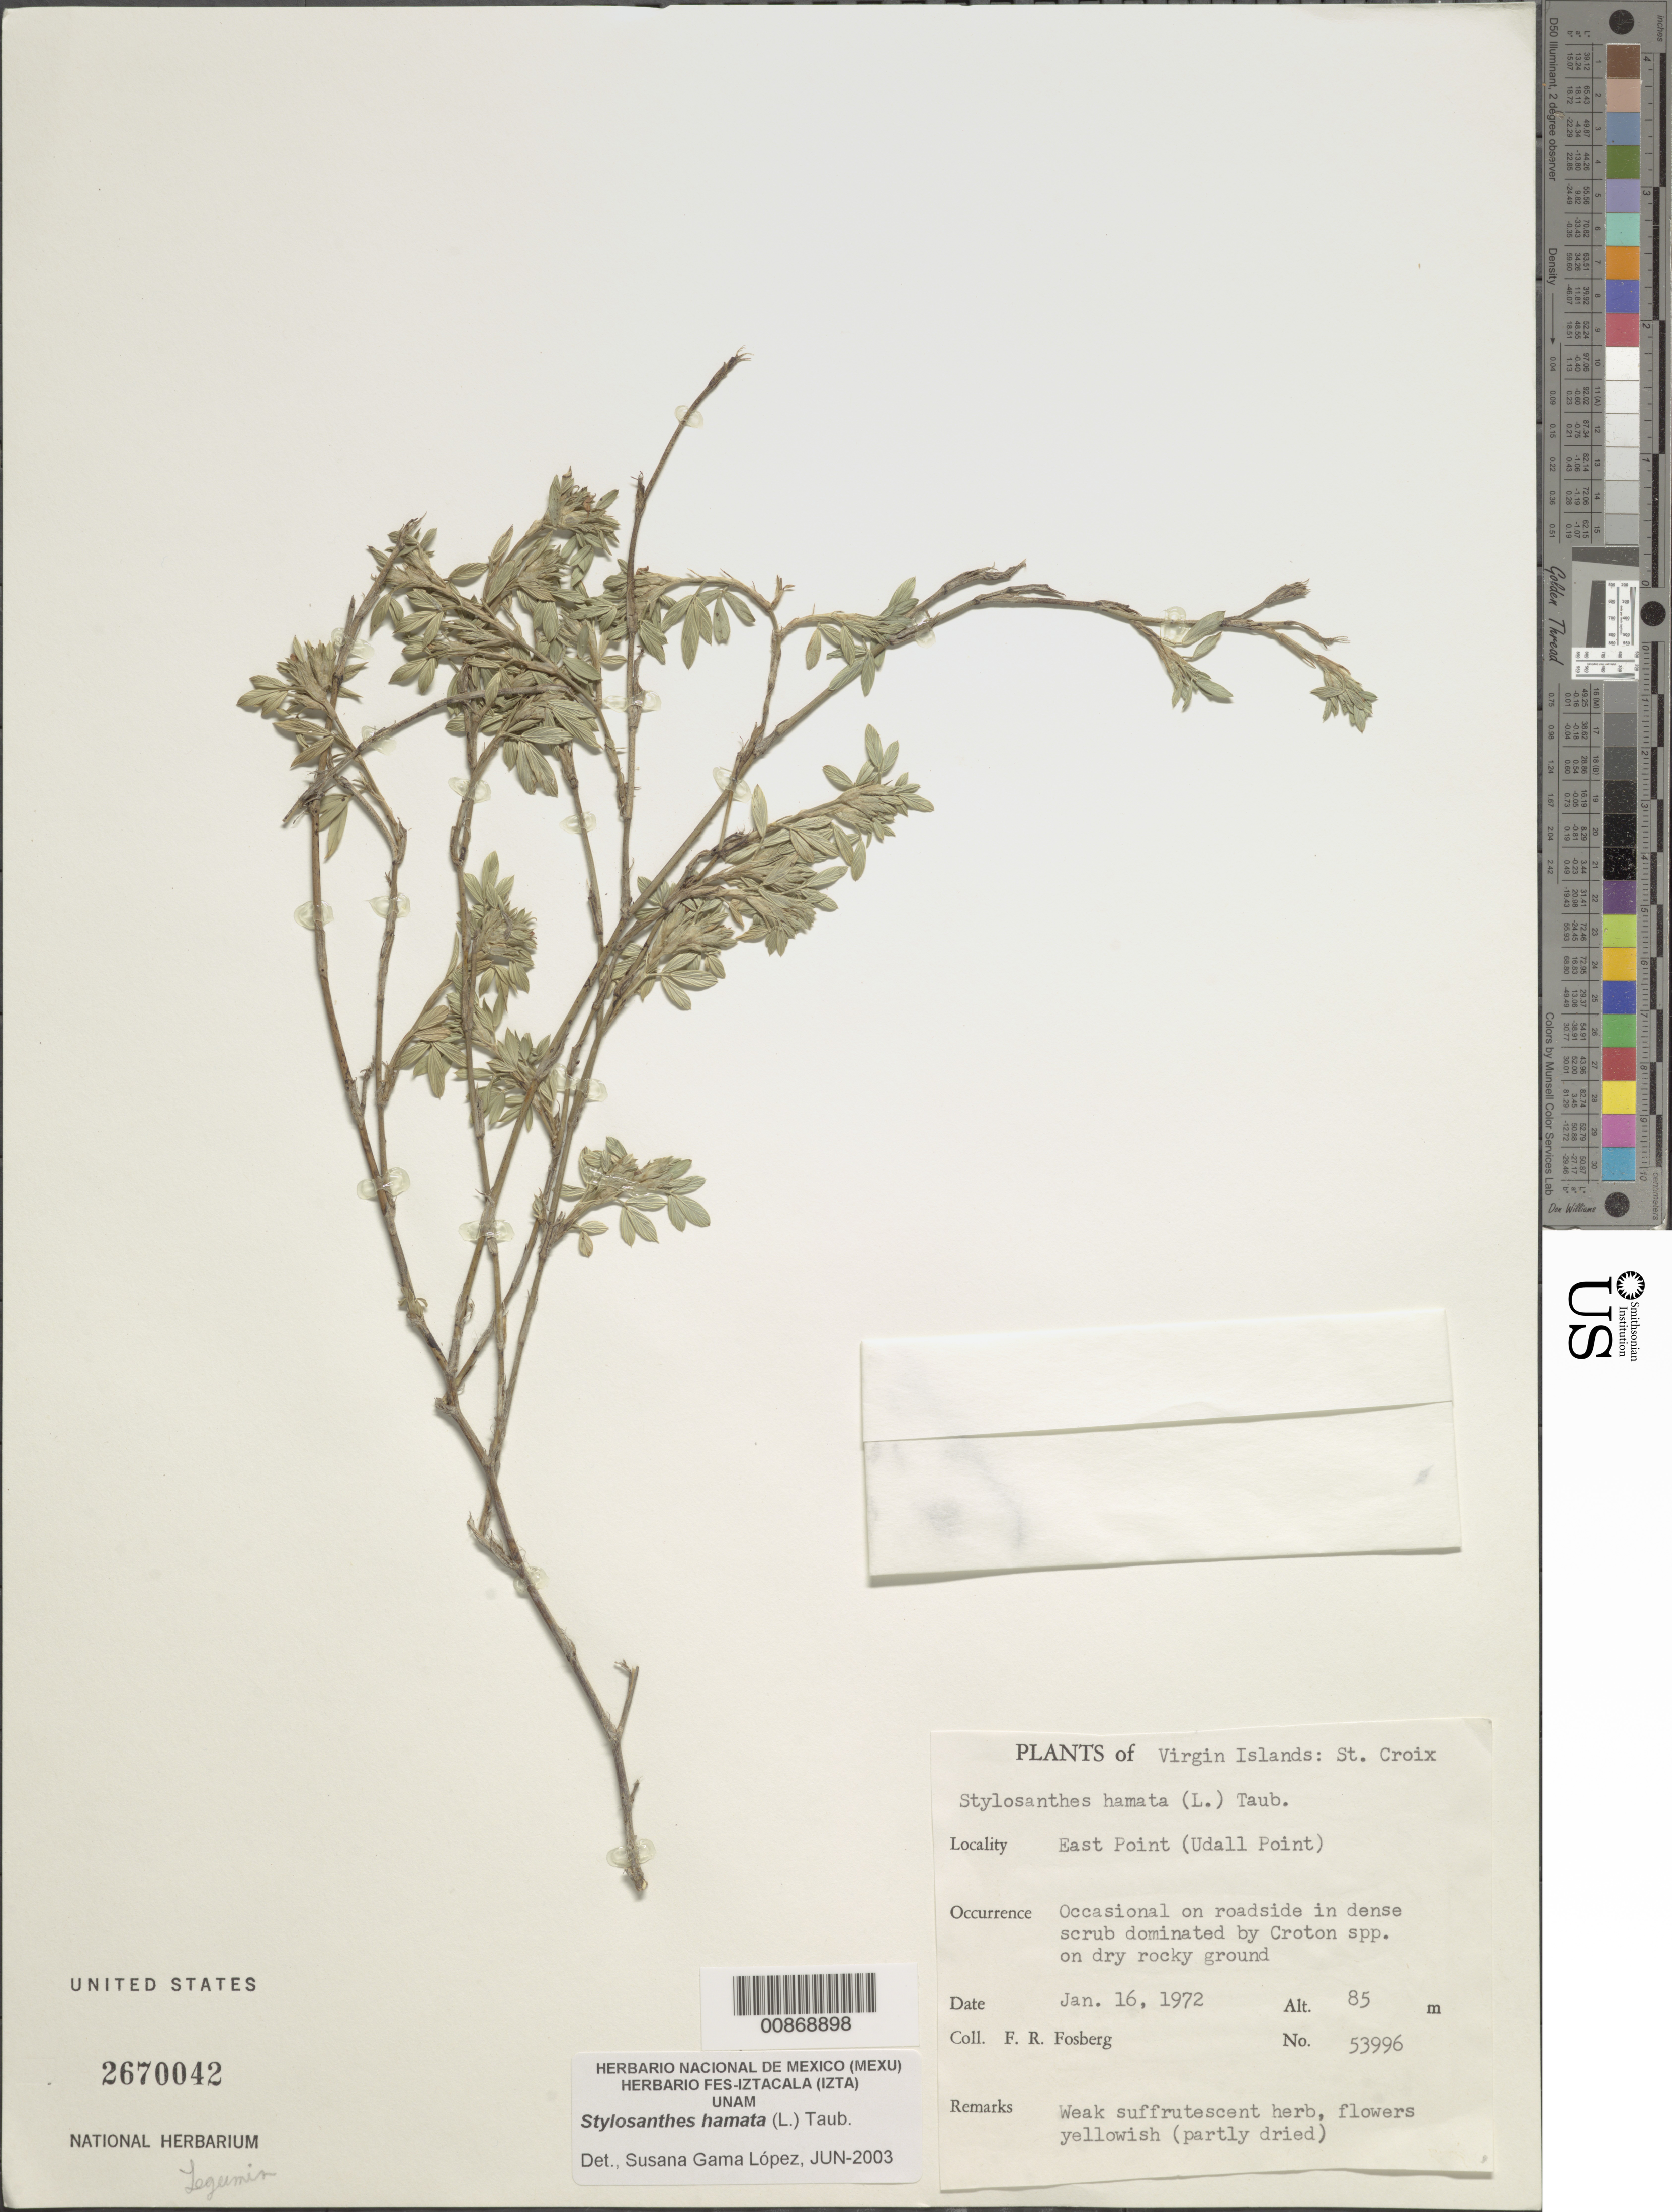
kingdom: Plantae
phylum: Tracheophyta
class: Magnoliopsida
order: Fabales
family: Fabaceae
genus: Stylosanthes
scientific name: Stylosanthes hamata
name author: (L.) Taub.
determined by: Gama López, S.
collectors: F. R. Fosberg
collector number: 53996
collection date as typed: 16 Jan 1972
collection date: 1972-01-16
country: U.S. Virgin Islands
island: St. Croix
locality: Island of St. Croix. East Point (Udall Point).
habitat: On roadside in dense scrub dominated by Croton spp. On dry rocky ground.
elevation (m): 85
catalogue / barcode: US 2670042